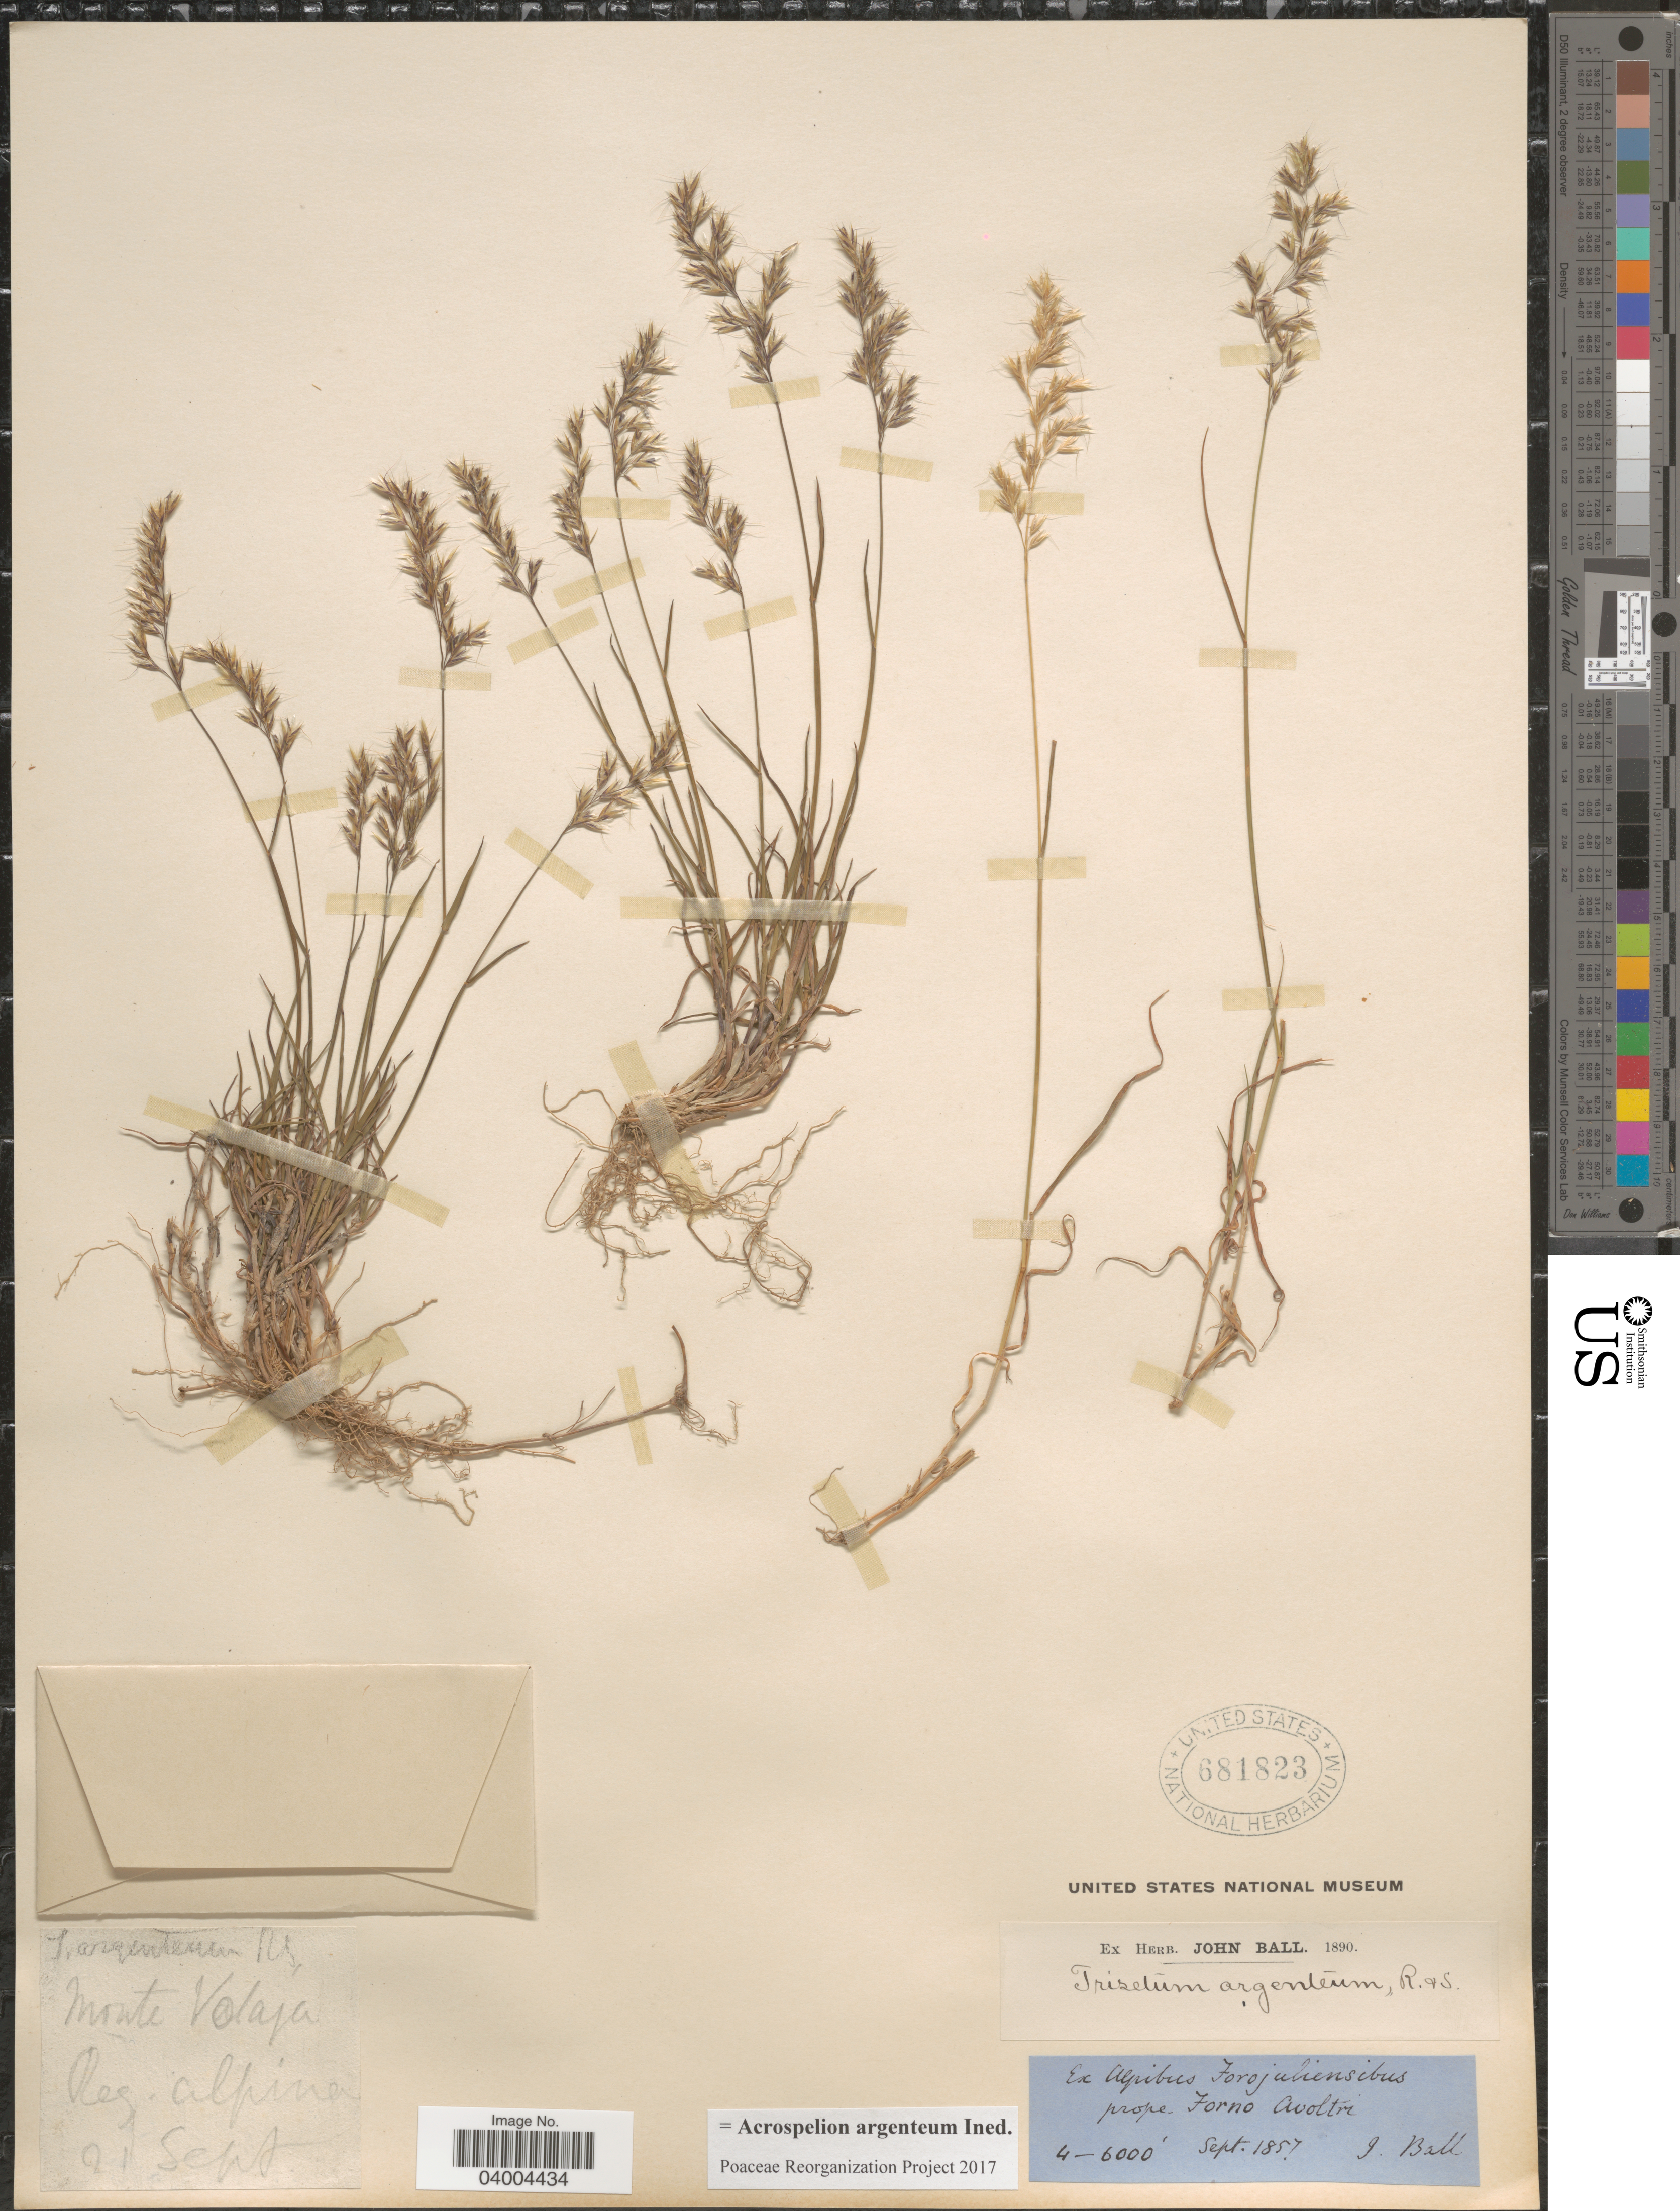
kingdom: Plantae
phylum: Tracheophyta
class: Liliopsida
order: Poales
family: Poaceae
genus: Acrospelion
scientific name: Acrospelion argenteum ined.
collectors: J. Ball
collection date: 1857-09-21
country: Italy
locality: Monte Volaja. Reg. alpine. Ex Alpibus Forojuliensibus prope Forno Avoltri.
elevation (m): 1219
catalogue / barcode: US 681823